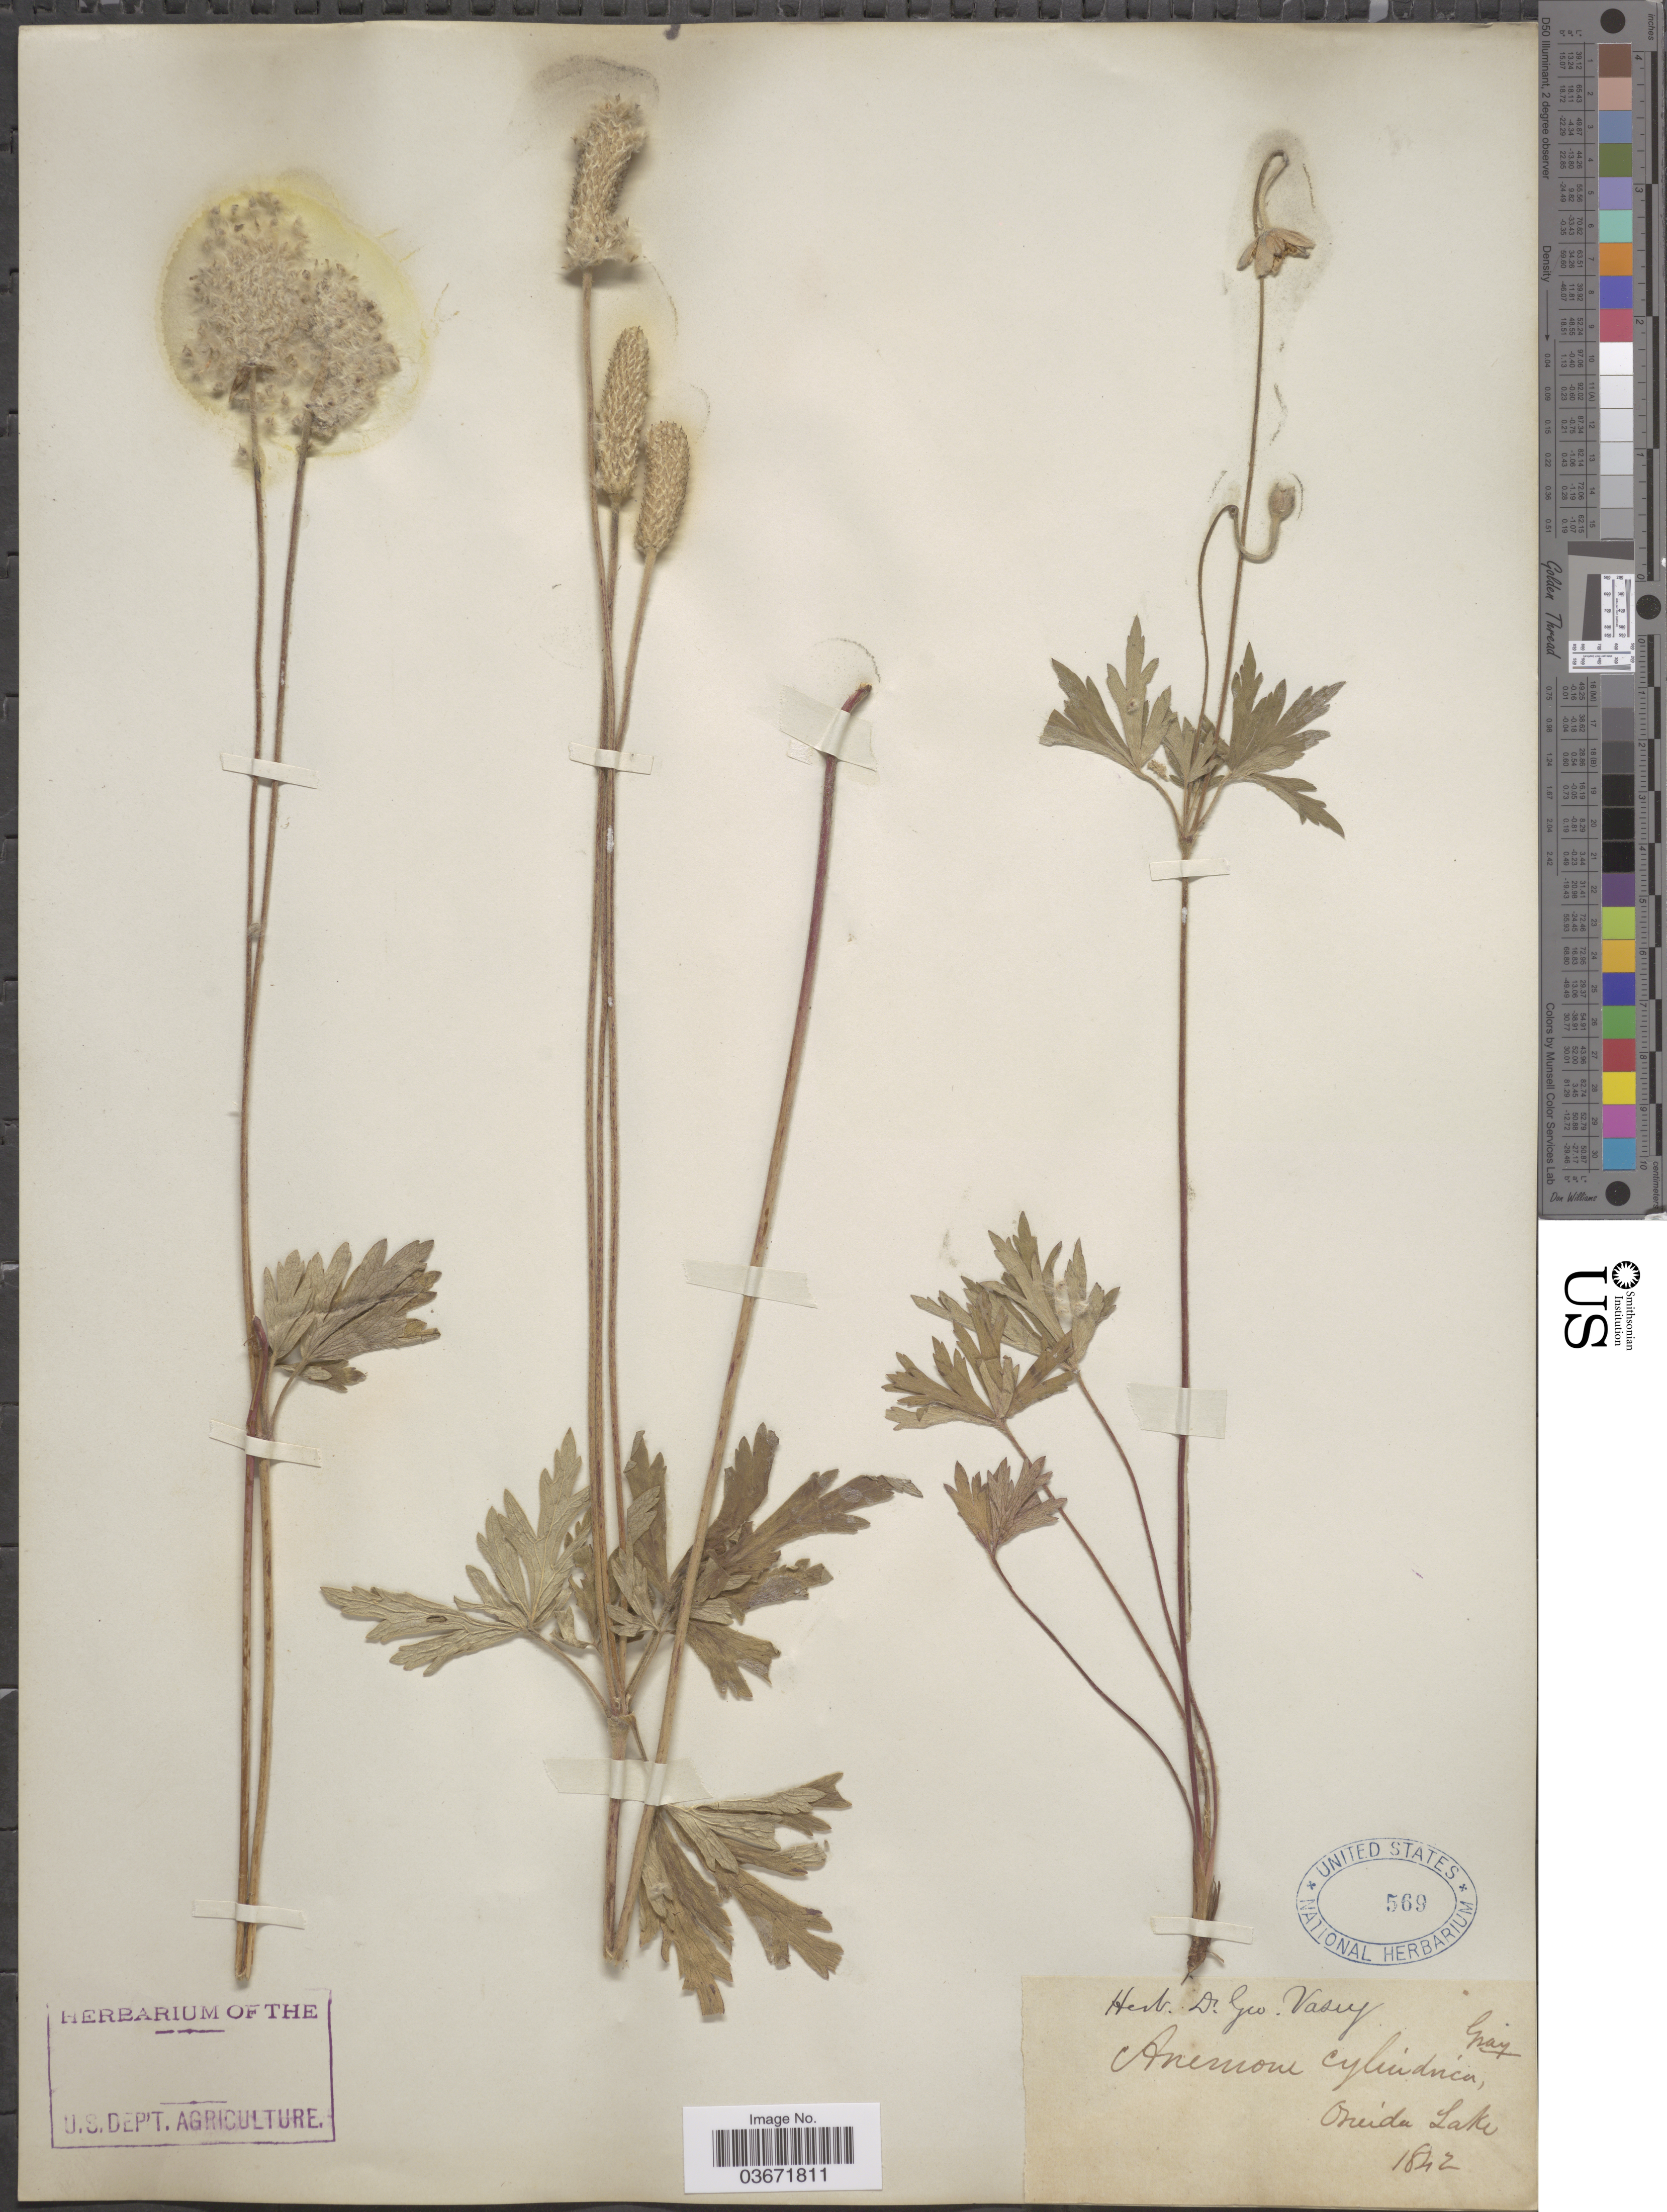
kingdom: Plantae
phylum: Tracheophyta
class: Magnoliopsida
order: Ranunculales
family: Ranunculaceae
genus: Anemone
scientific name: Anemone cylindrica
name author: A. Gray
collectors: ex Herb. Dr. Geo Vasey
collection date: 1842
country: United States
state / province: New York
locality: Oneida Lake.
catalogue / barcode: US 569